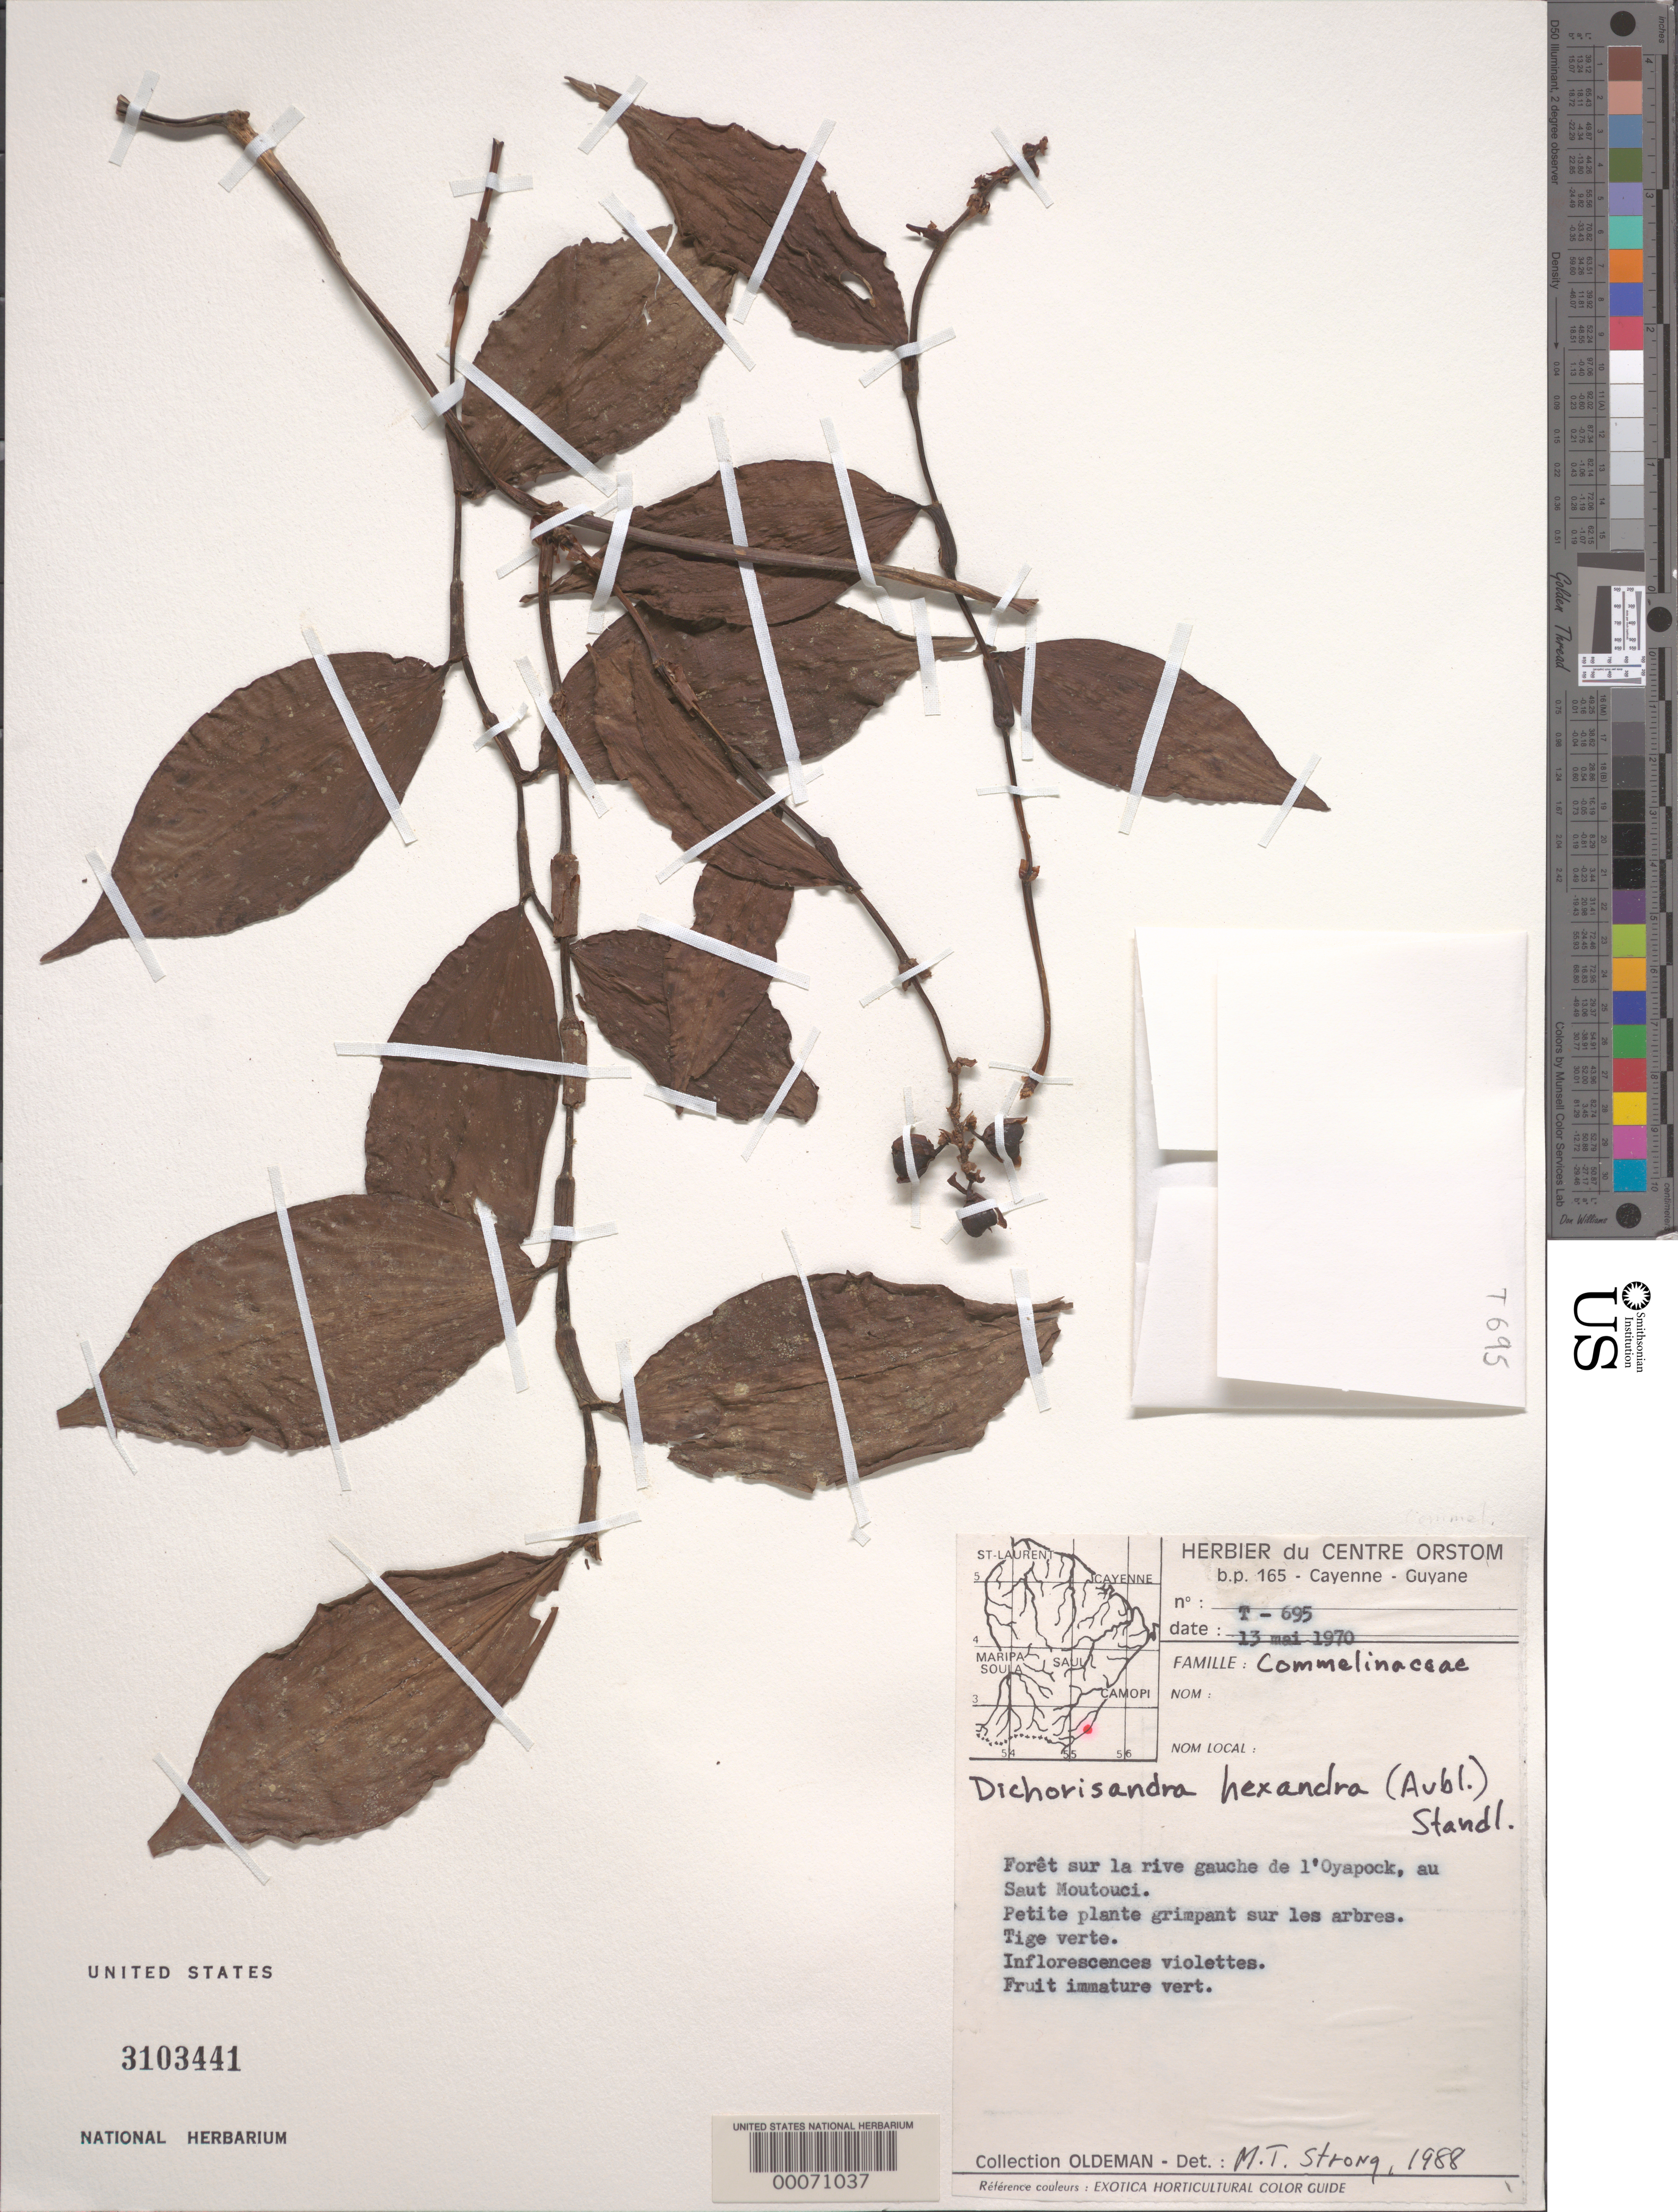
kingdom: Plantae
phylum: Tracheophyta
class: Liliopsida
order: Commelinales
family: Commelinaceae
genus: Dichorisandra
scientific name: Dichorisandra hexandra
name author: (Aubl.) Standl.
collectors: R. Oldeman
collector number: T-695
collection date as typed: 13 May 1970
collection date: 1970-05-13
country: French Guiana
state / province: Cayenne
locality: Forest s of left bank of l'oyapock, saut moutouci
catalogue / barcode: US 3103441